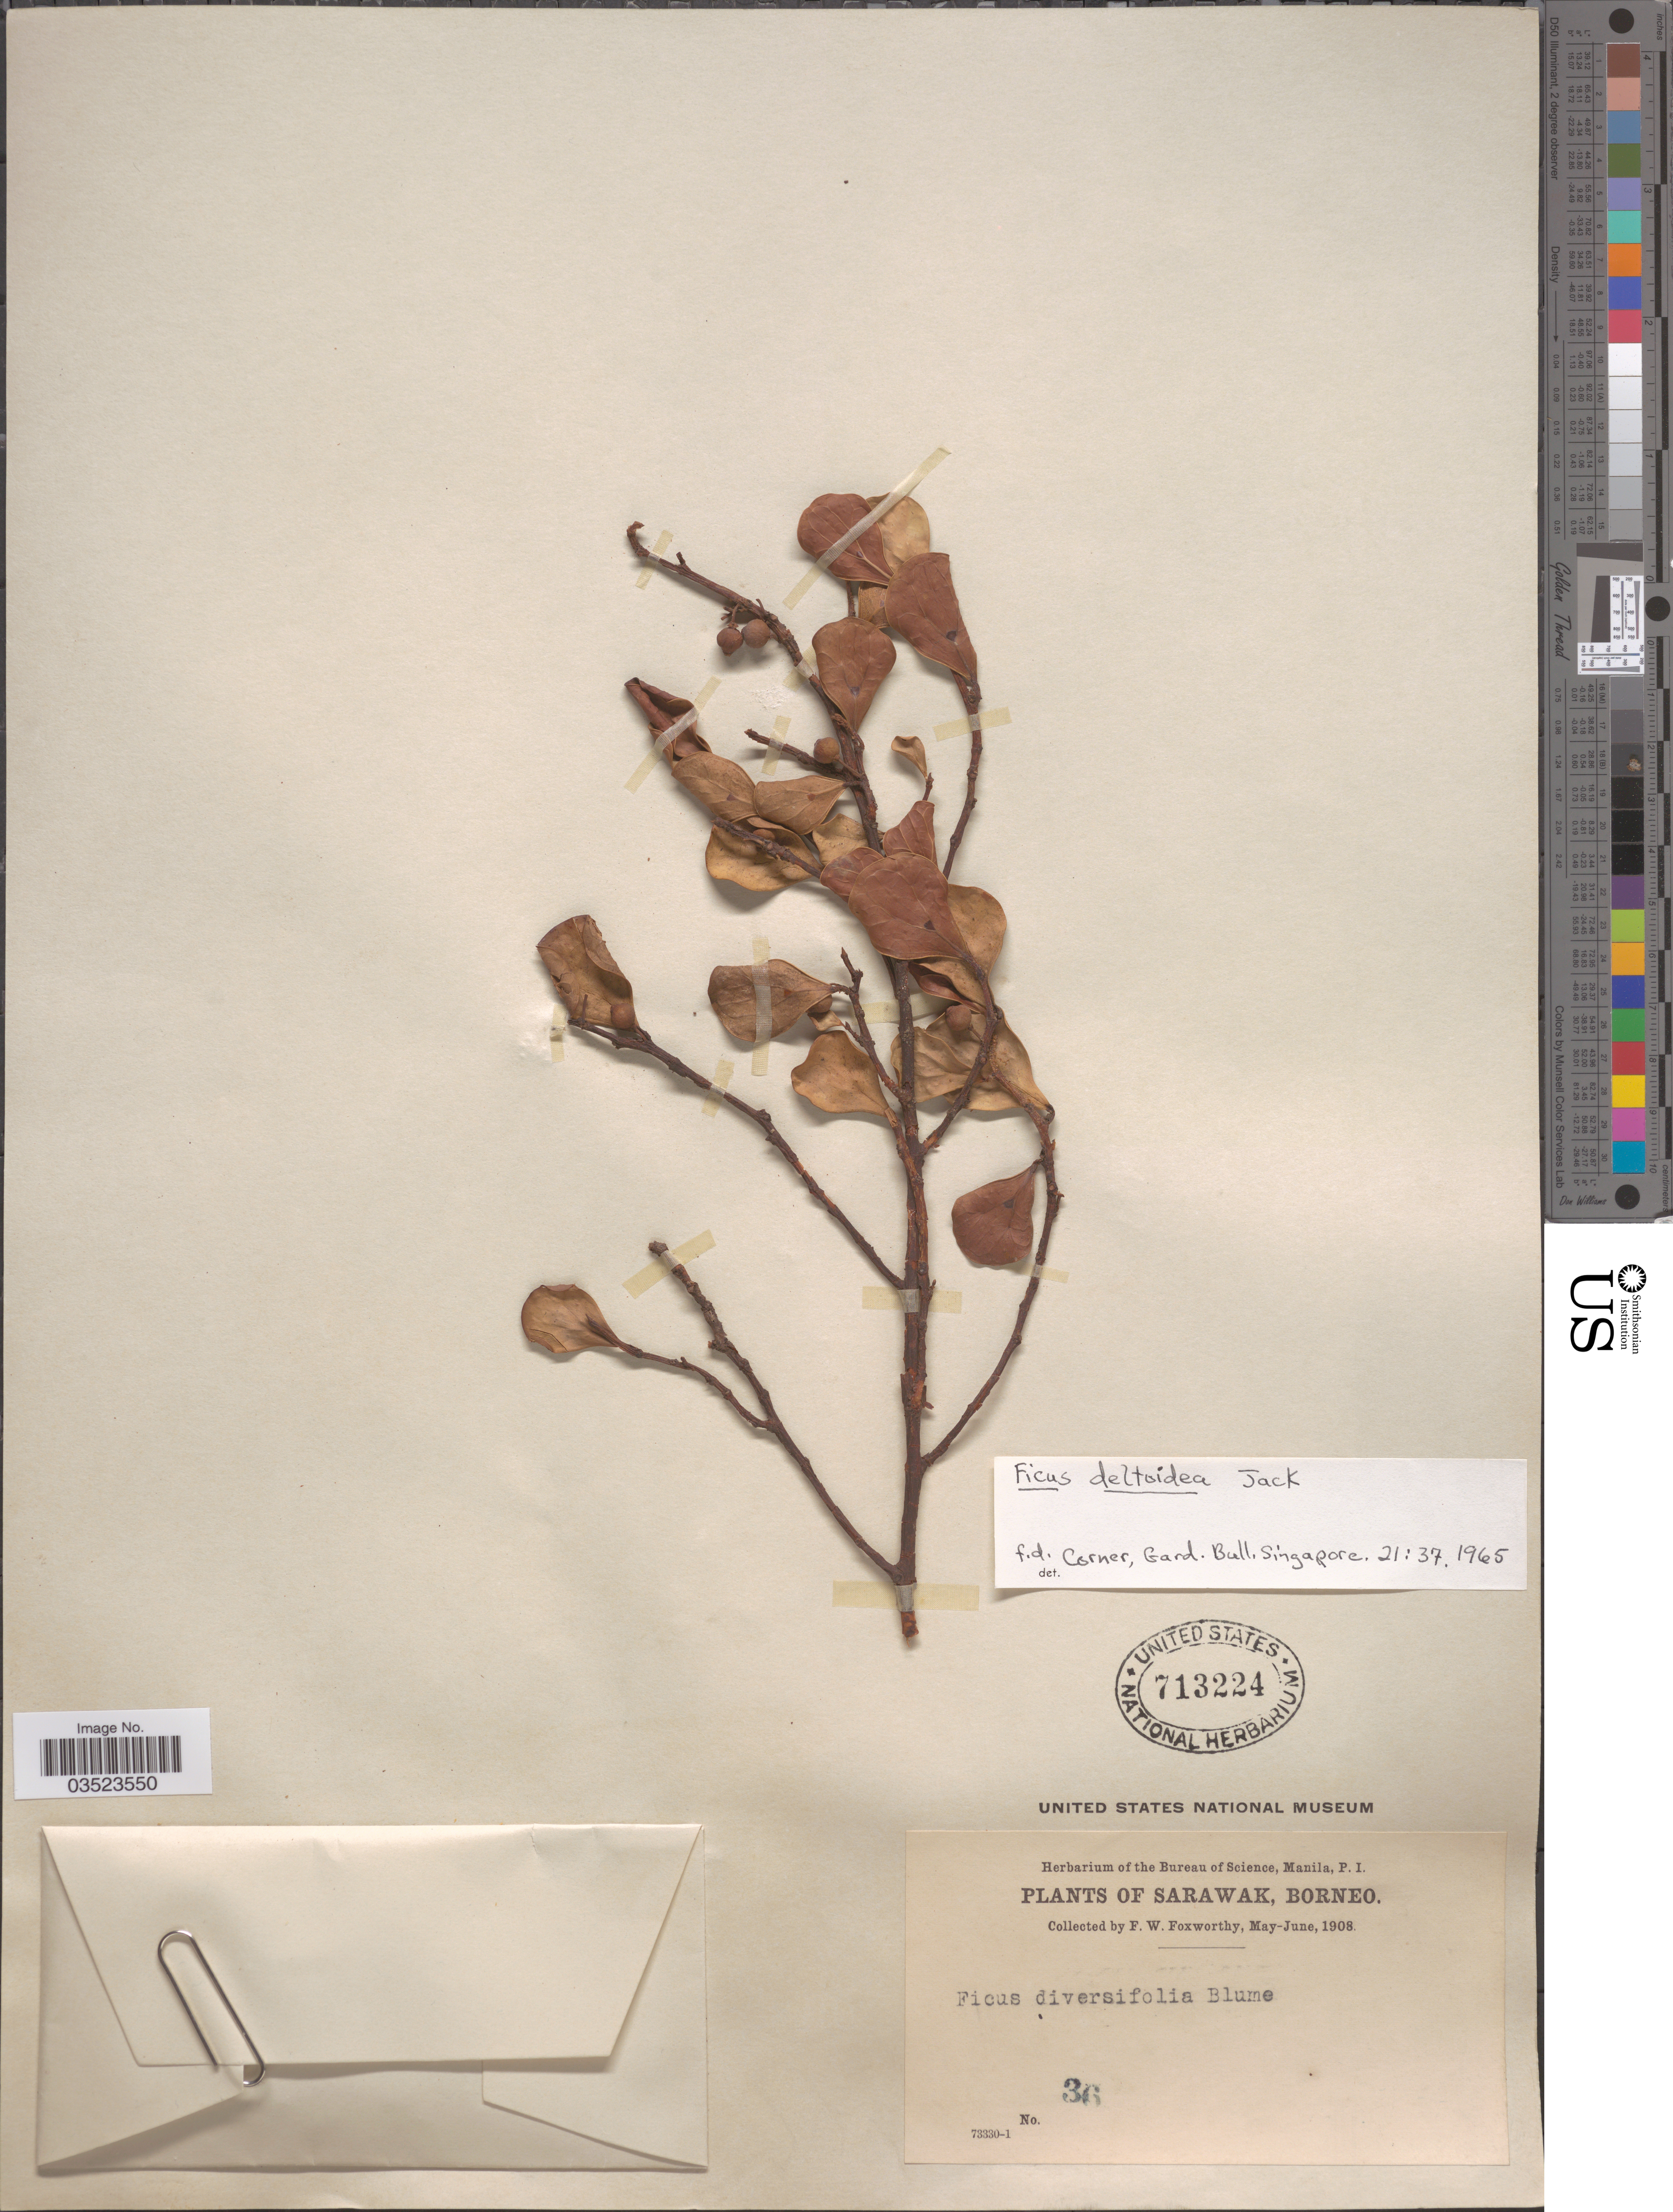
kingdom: Plantae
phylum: Tracheophyta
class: Magnoliopsida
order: Rosales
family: Moraceae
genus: Ficus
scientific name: Ficus deltoidea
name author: Jack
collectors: F. W. Foxworthy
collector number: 36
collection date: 1908-05/1908-06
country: Malaysia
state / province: Sarawak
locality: Borneo.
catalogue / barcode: US 713224